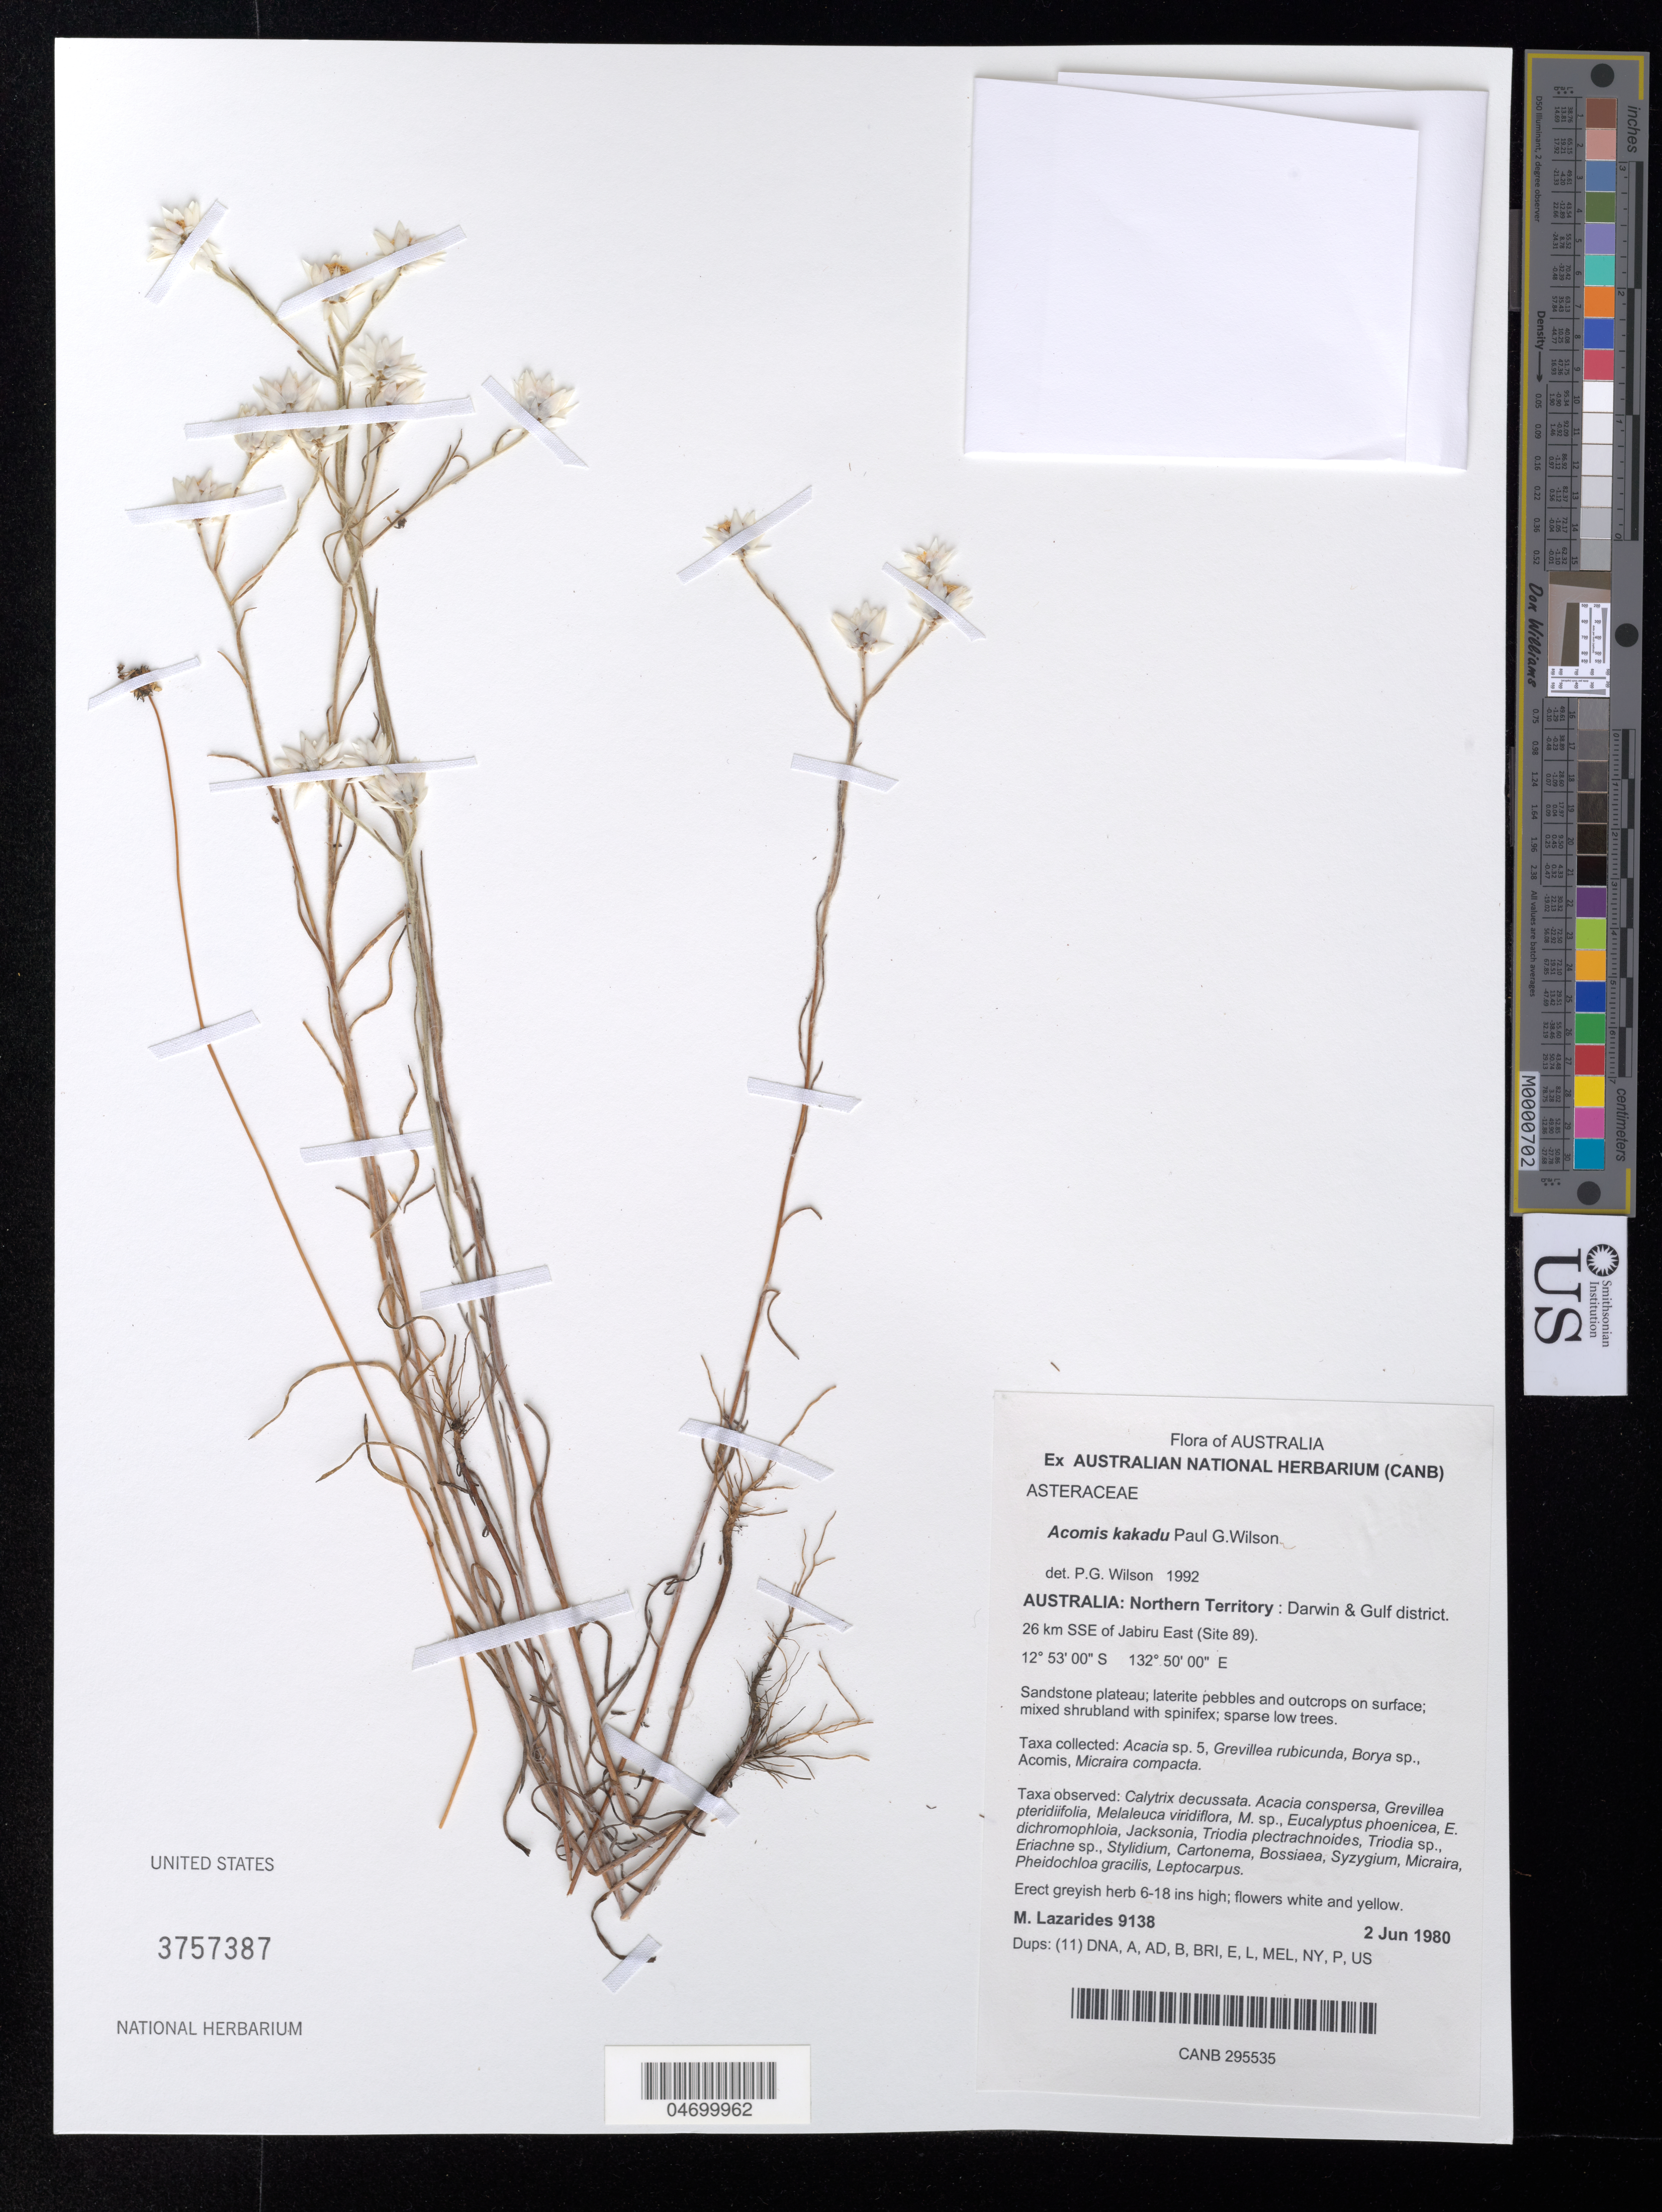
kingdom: Plantae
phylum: Tracheophyta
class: Magnoliopsida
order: Asterales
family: Asteraceae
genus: Acomis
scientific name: Acomis kakadu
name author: Paul G. Wilson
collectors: M. Lazarides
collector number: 9138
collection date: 1980-06-02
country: Australia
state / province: Northern Territory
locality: Darwin & Gulf district. 26 km SSE of Jabiru East (Site 89).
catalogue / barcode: US 3757387